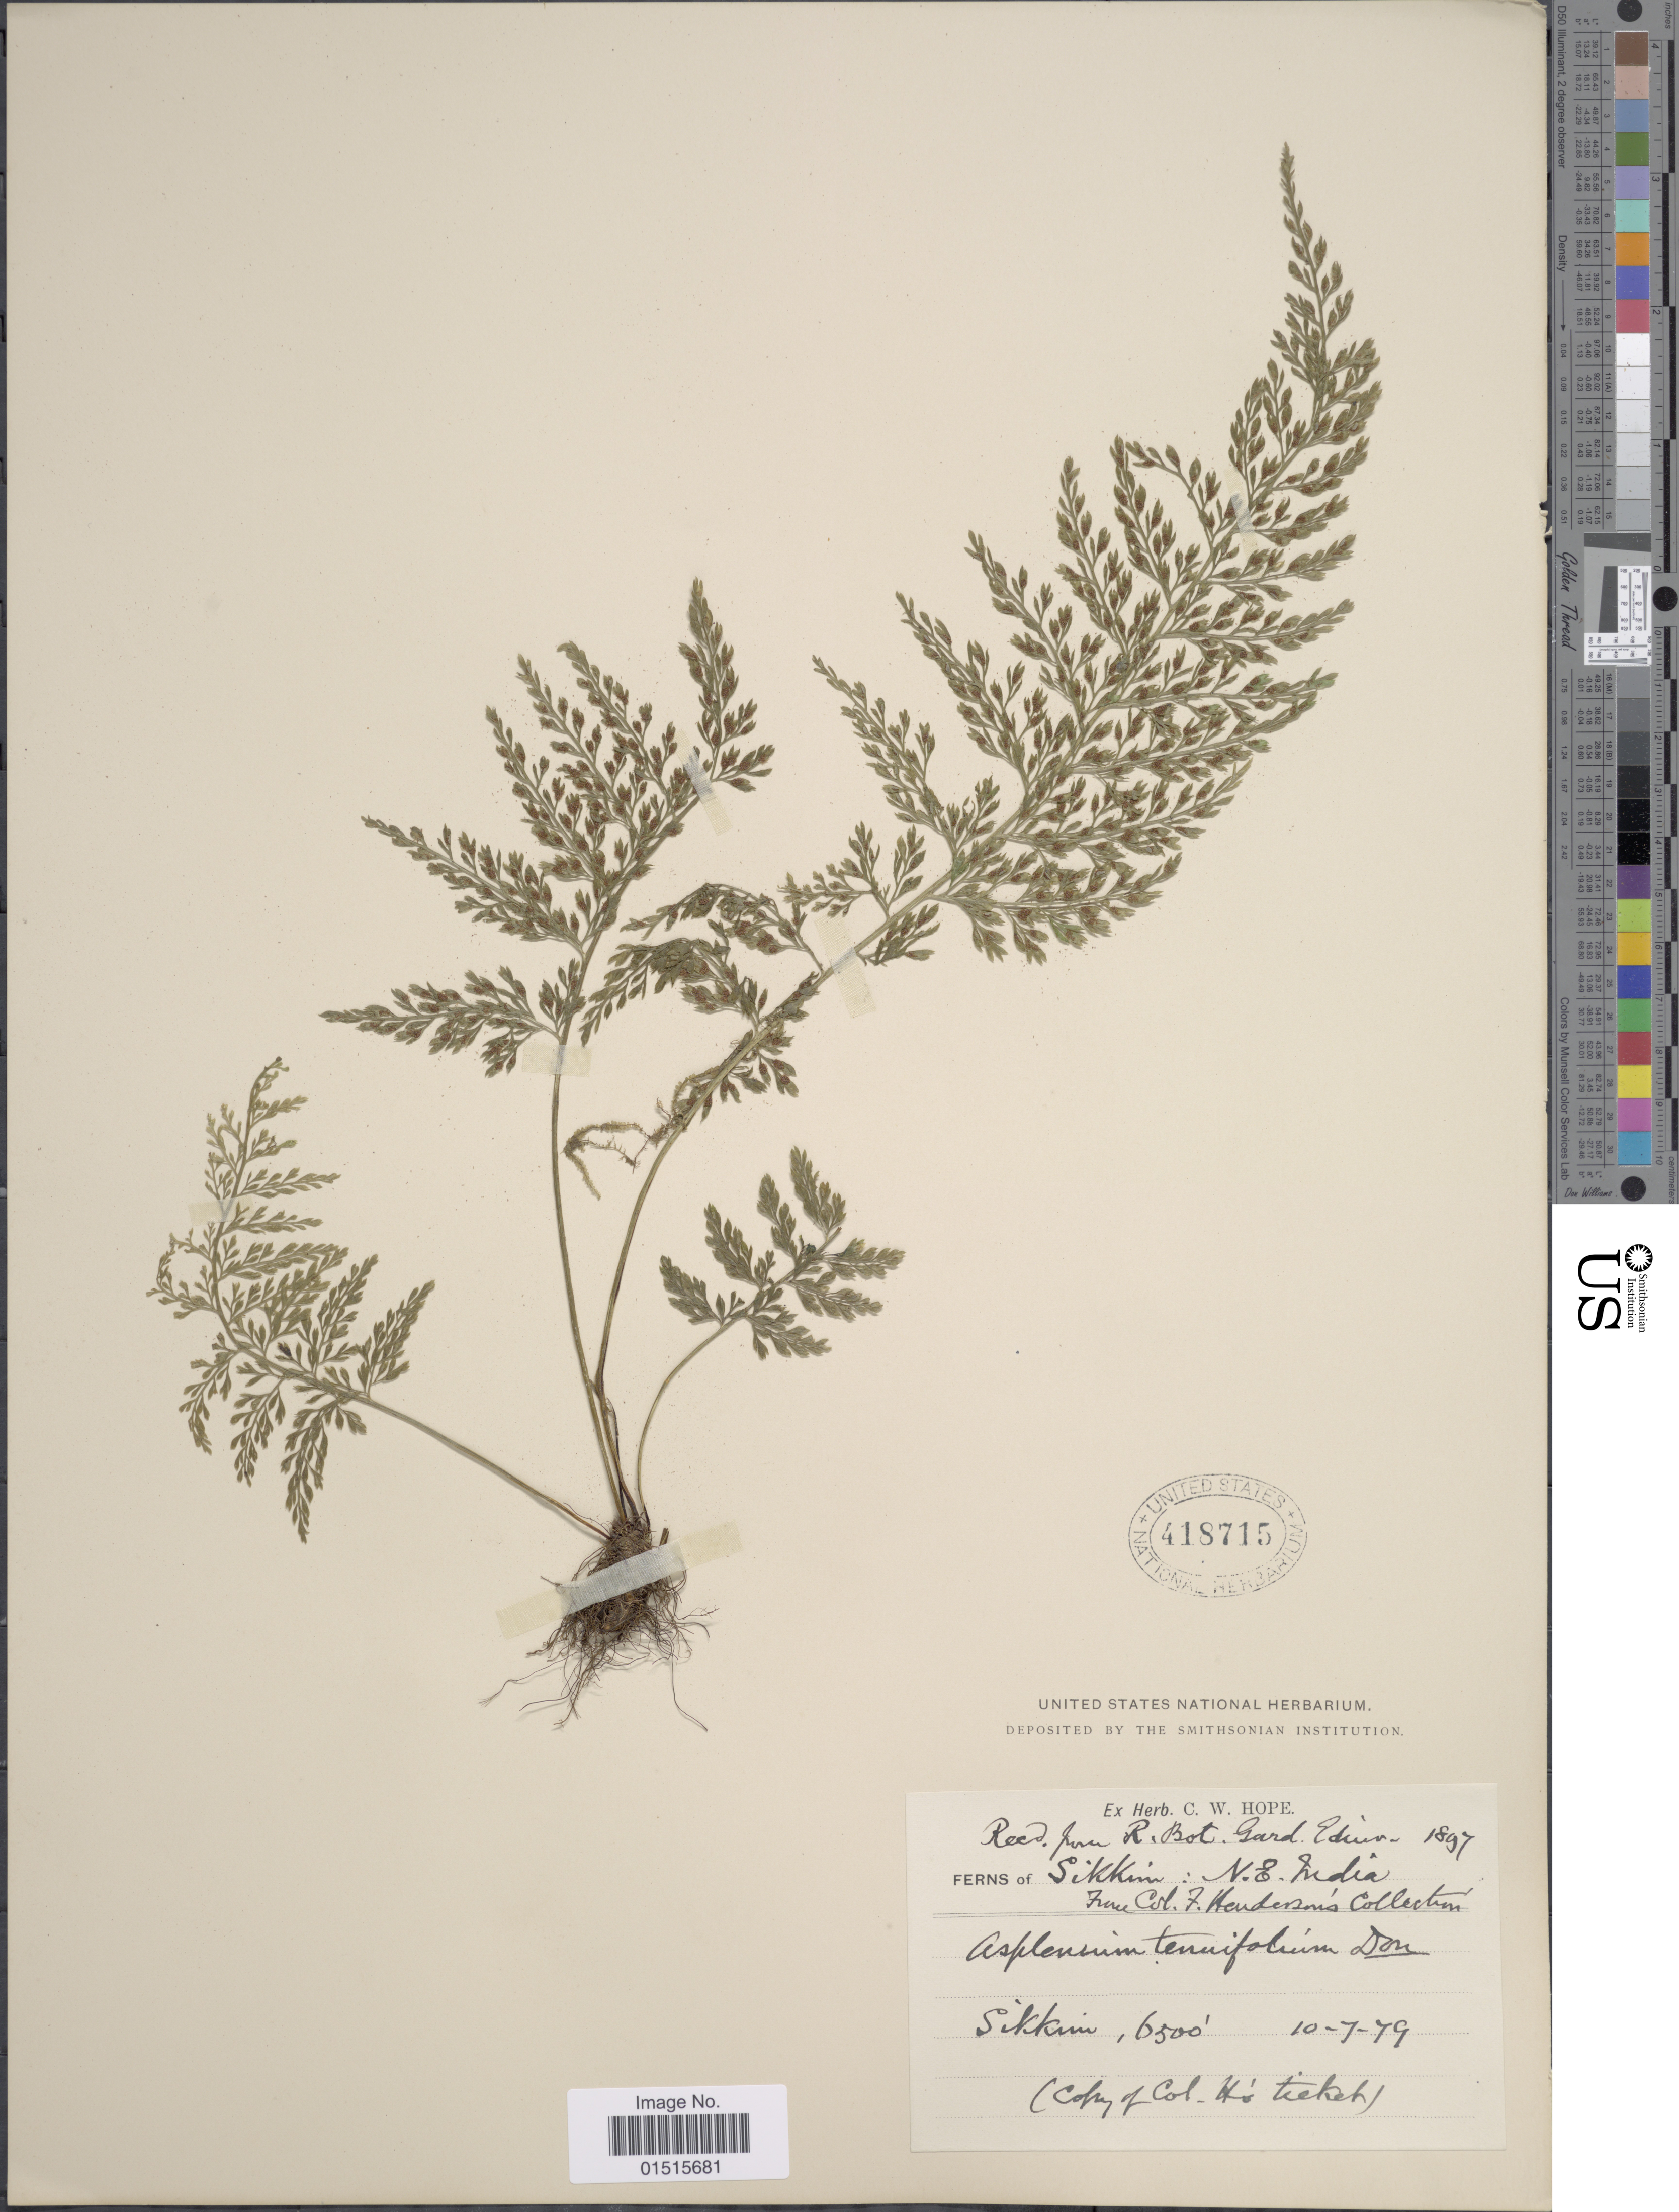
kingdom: Plantae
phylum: Tracheophyta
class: Polypodiopsida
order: Polypodiales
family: Aspleniaceae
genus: Asplenium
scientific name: Asplenium tenuifolium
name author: D. Don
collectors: C. Henderson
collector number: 1897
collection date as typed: Transcribed d/m/y: 10/7/79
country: India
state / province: Sikkim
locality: N.E. India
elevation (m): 1981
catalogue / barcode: US 418715